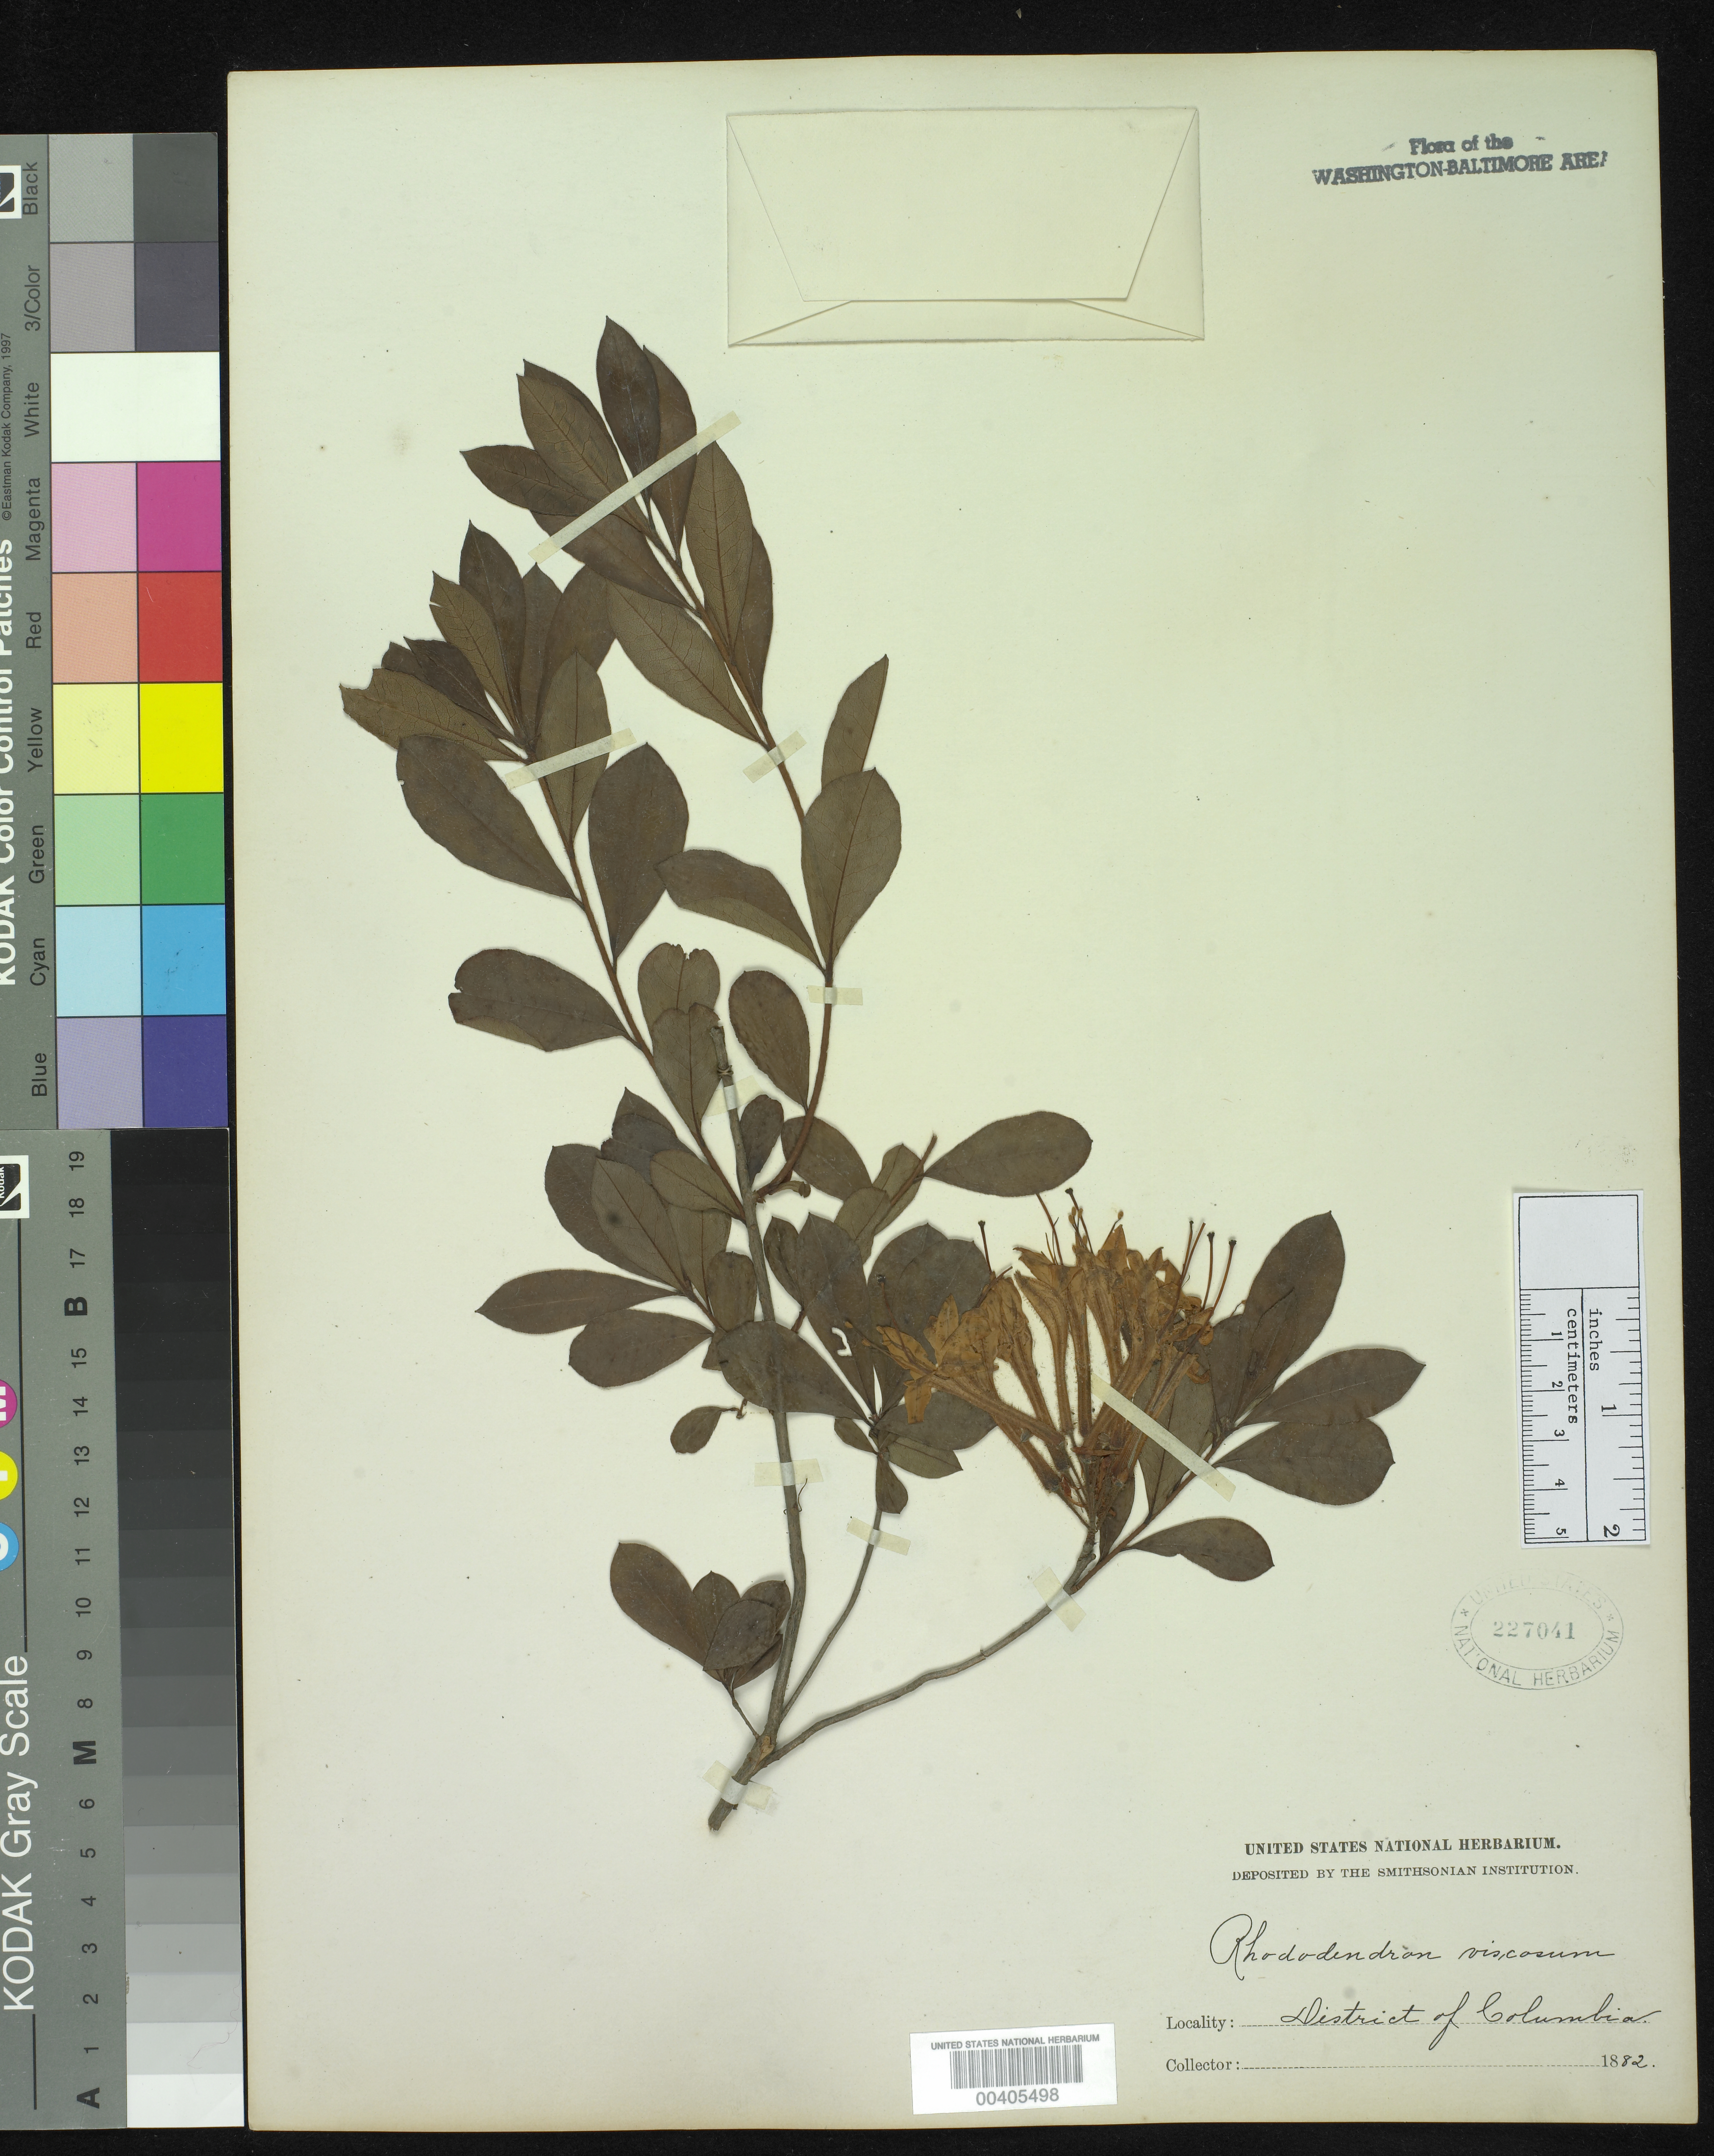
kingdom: Plantae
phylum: Tracheophyta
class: Magnoliopsida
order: Ericales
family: Ericaceae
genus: Rhododendron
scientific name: Rhododendron viscosum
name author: (L.) Torr.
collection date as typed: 1882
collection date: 1882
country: United States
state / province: District of Columbia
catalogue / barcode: US 227041